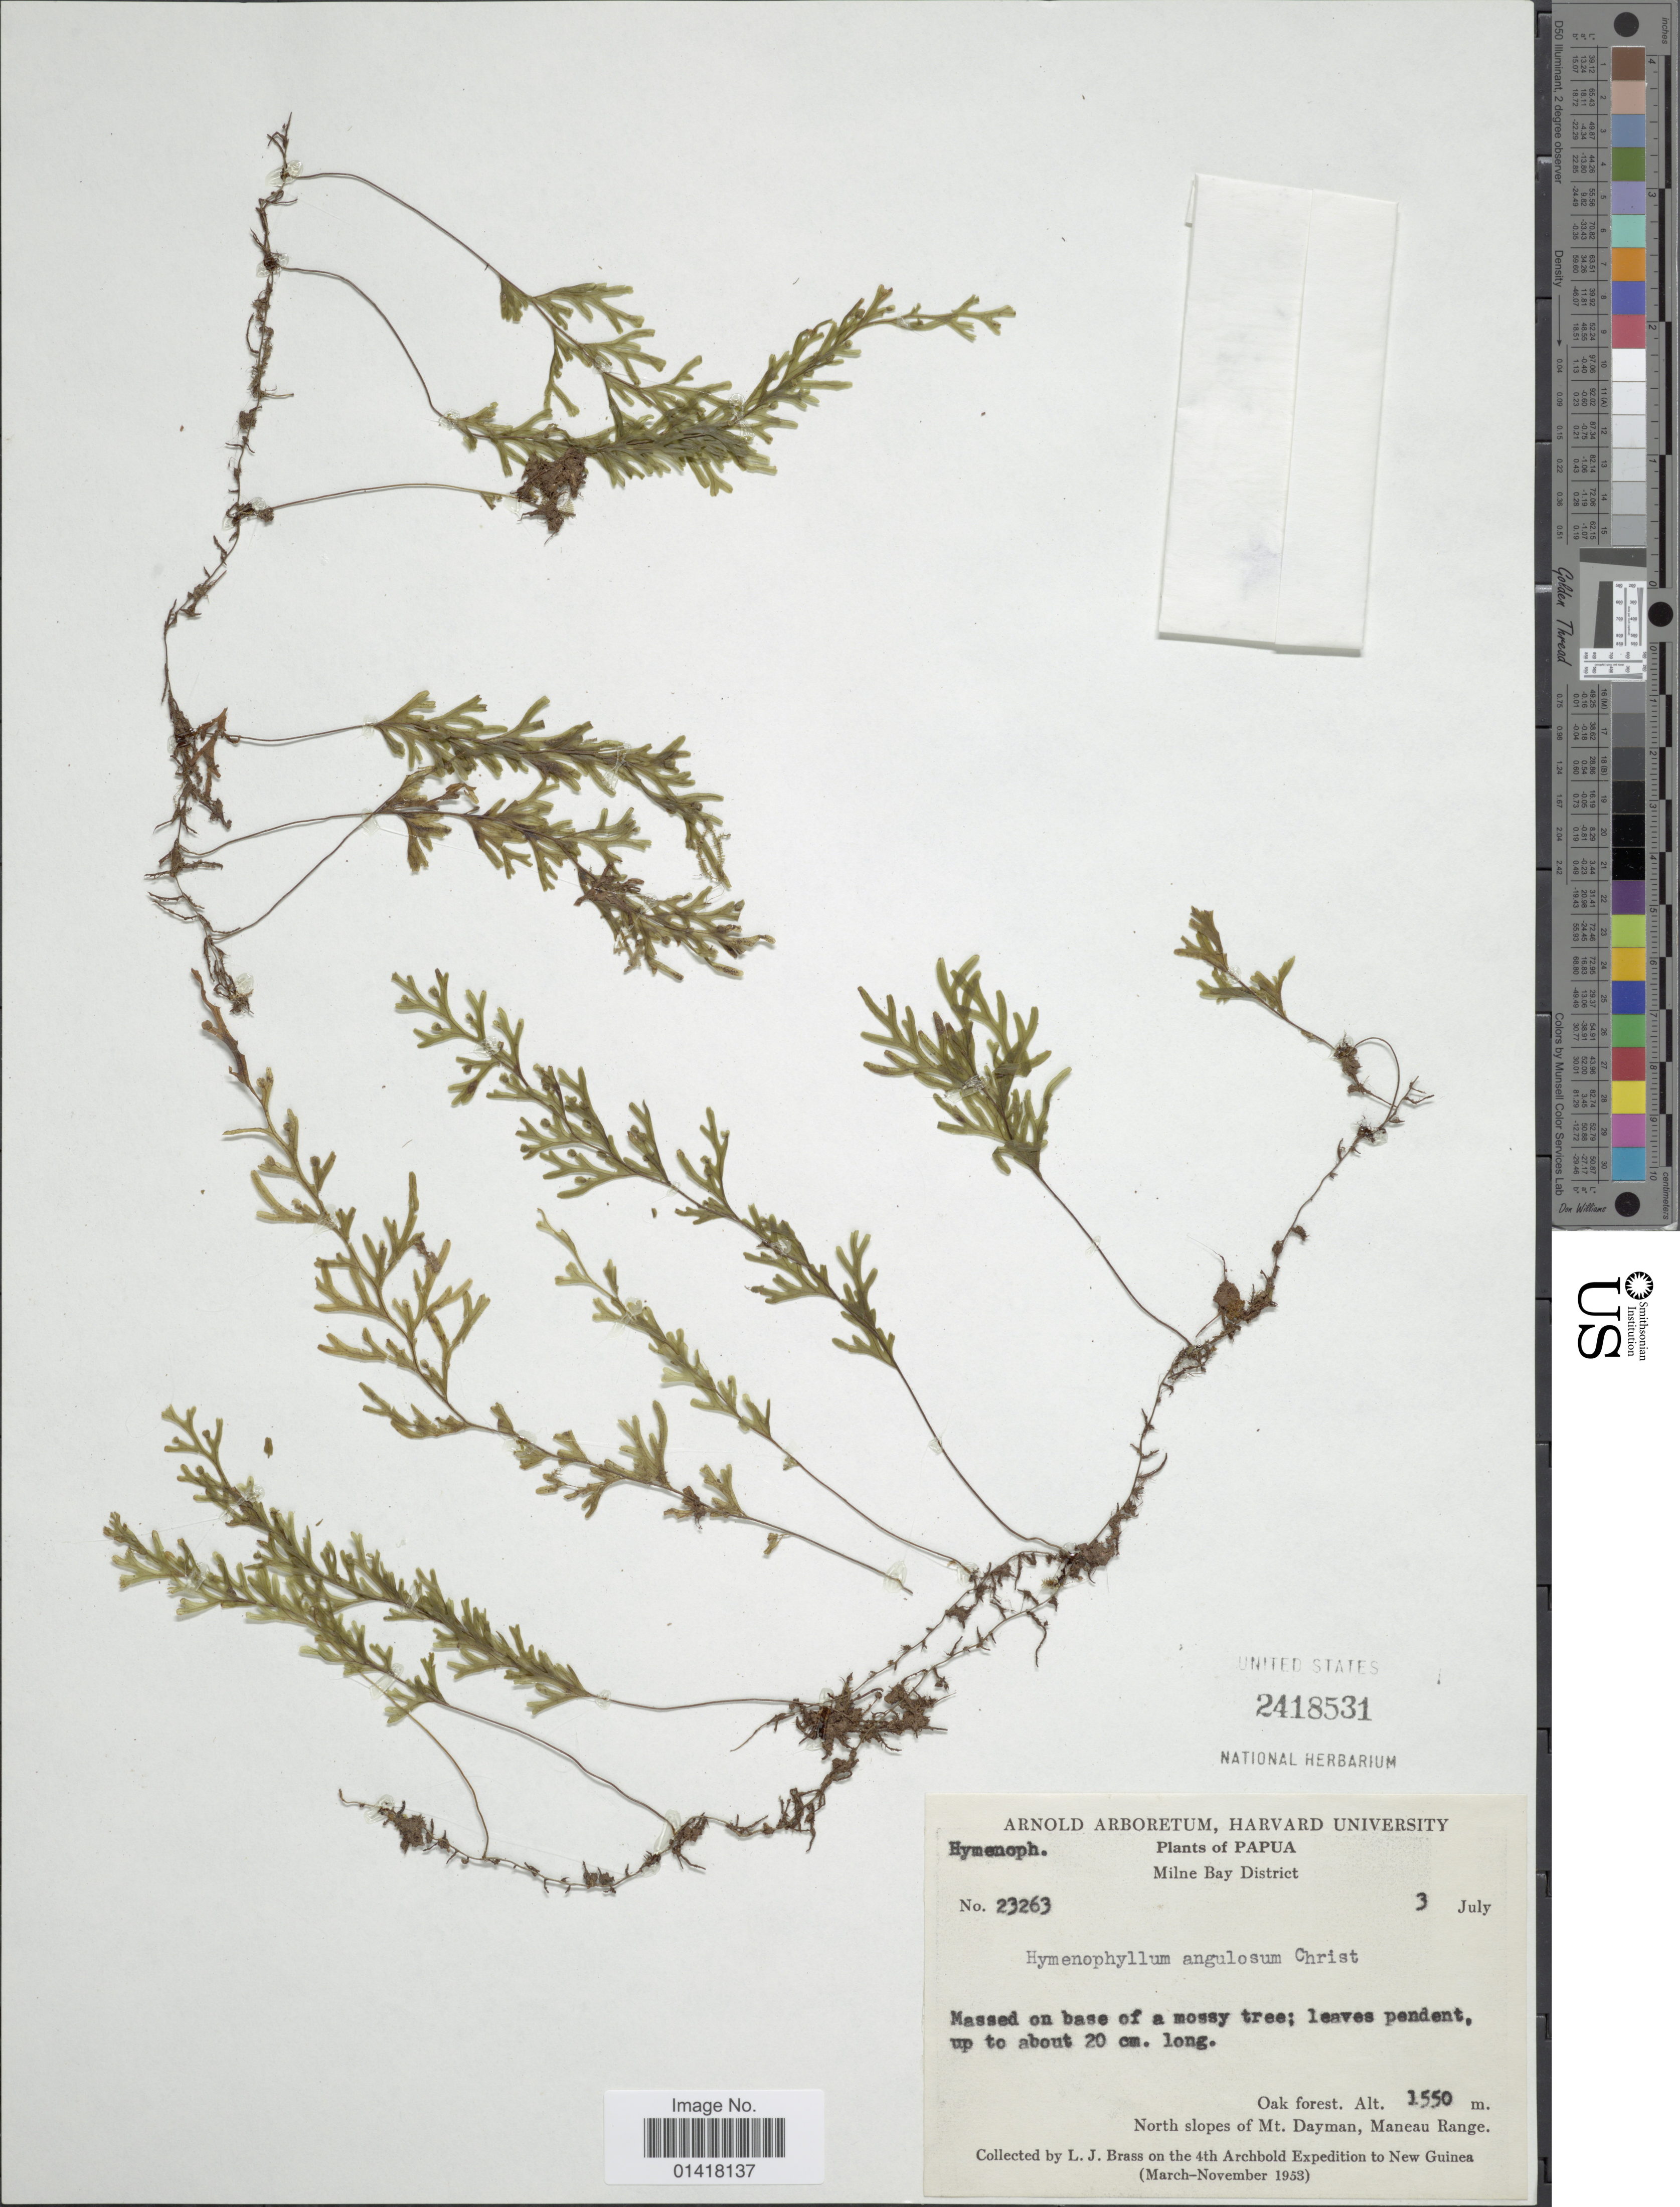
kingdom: Plantae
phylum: Tracheophyta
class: Polypodiopsida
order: Hymenophyllales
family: Hymenophyllaceae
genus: Hymenophyllum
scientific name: Hymenophyllum angulosum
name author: Christ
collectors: L. J. Brass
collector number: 23263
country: Papua New Guinea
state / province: Milne Bay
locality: Milne Bay District. Oak Forest. North Slopes of Mt. Dayman, Maneau Range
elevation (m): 1550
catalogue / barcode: US 2418531